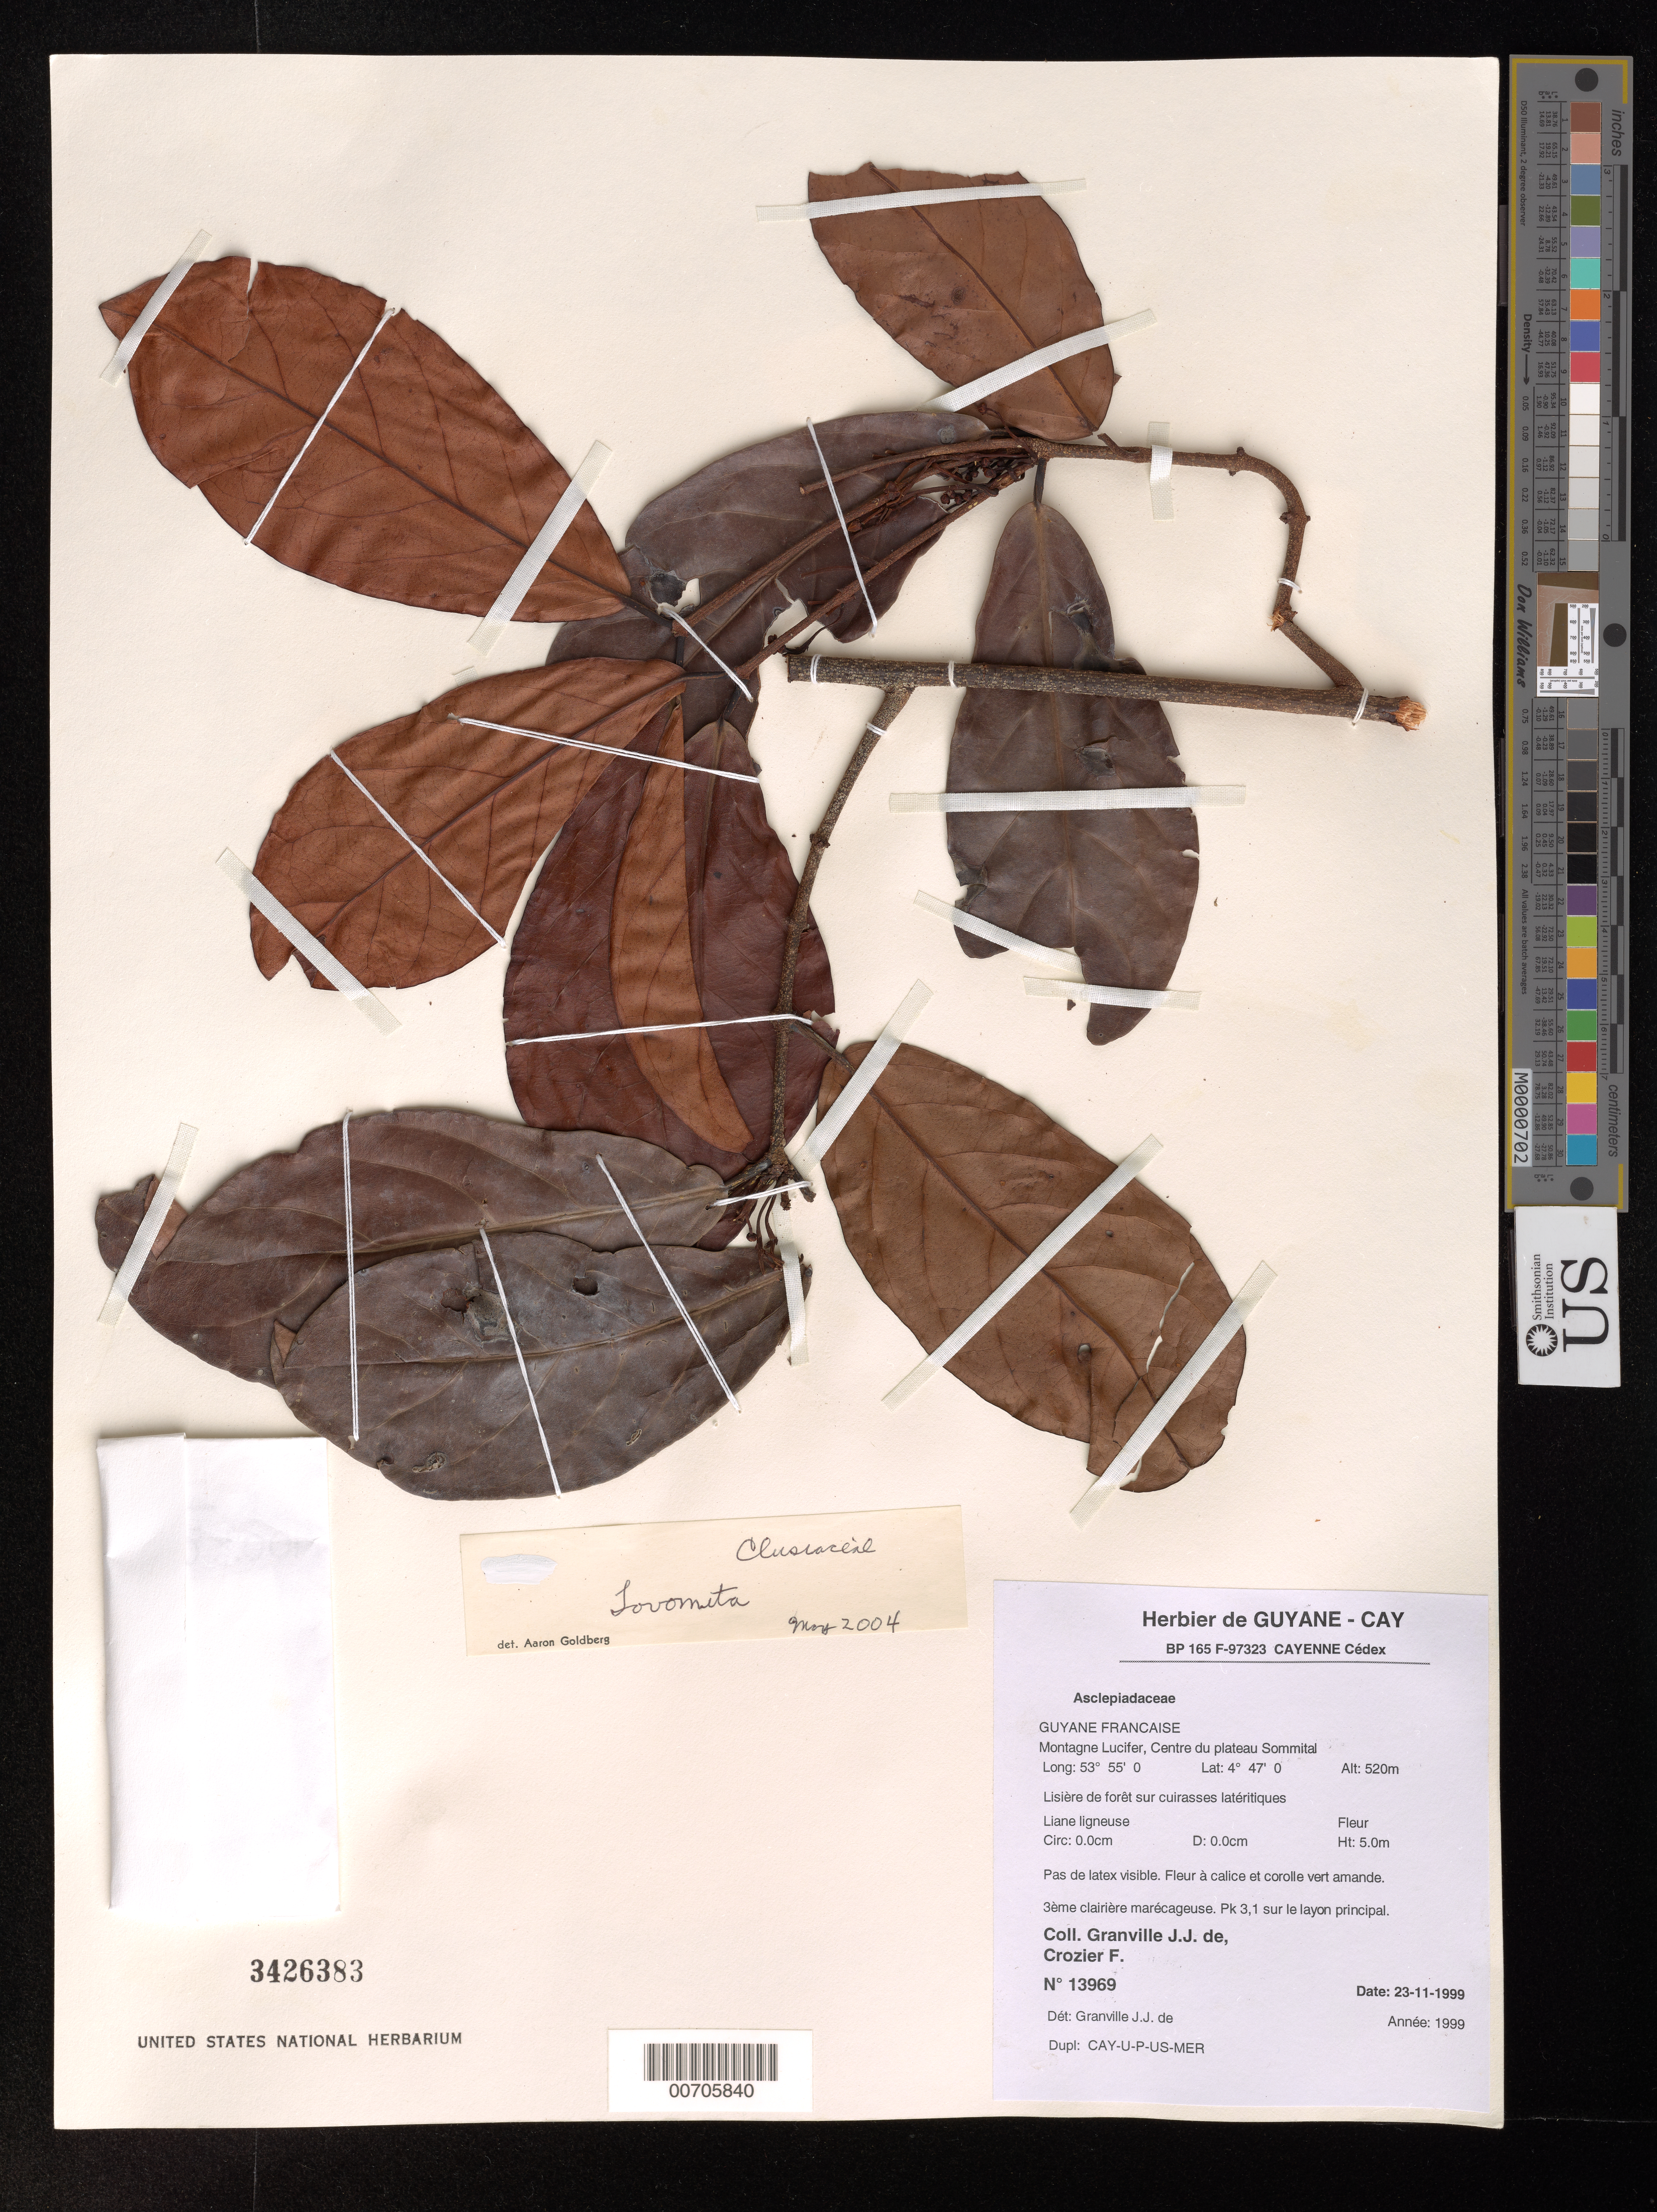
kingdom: Plantae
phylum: Tracheophyta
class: Magnoliopsida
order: Malpighiales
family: Clusiaceae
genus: Tovomita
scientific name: Tovomita sp.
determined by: Goldberg, Aaron, (US), NMNH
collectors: J.-J. de Granville & F. Crozier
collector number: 13969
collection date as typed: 23-Nov-99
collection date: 1999-11-23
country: French Guiana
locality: Montagne Lucifer, centre du plateau Sommital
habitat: Lisière de forest sur cuirasses latéritiques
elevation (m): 520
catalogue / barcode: US 3426383